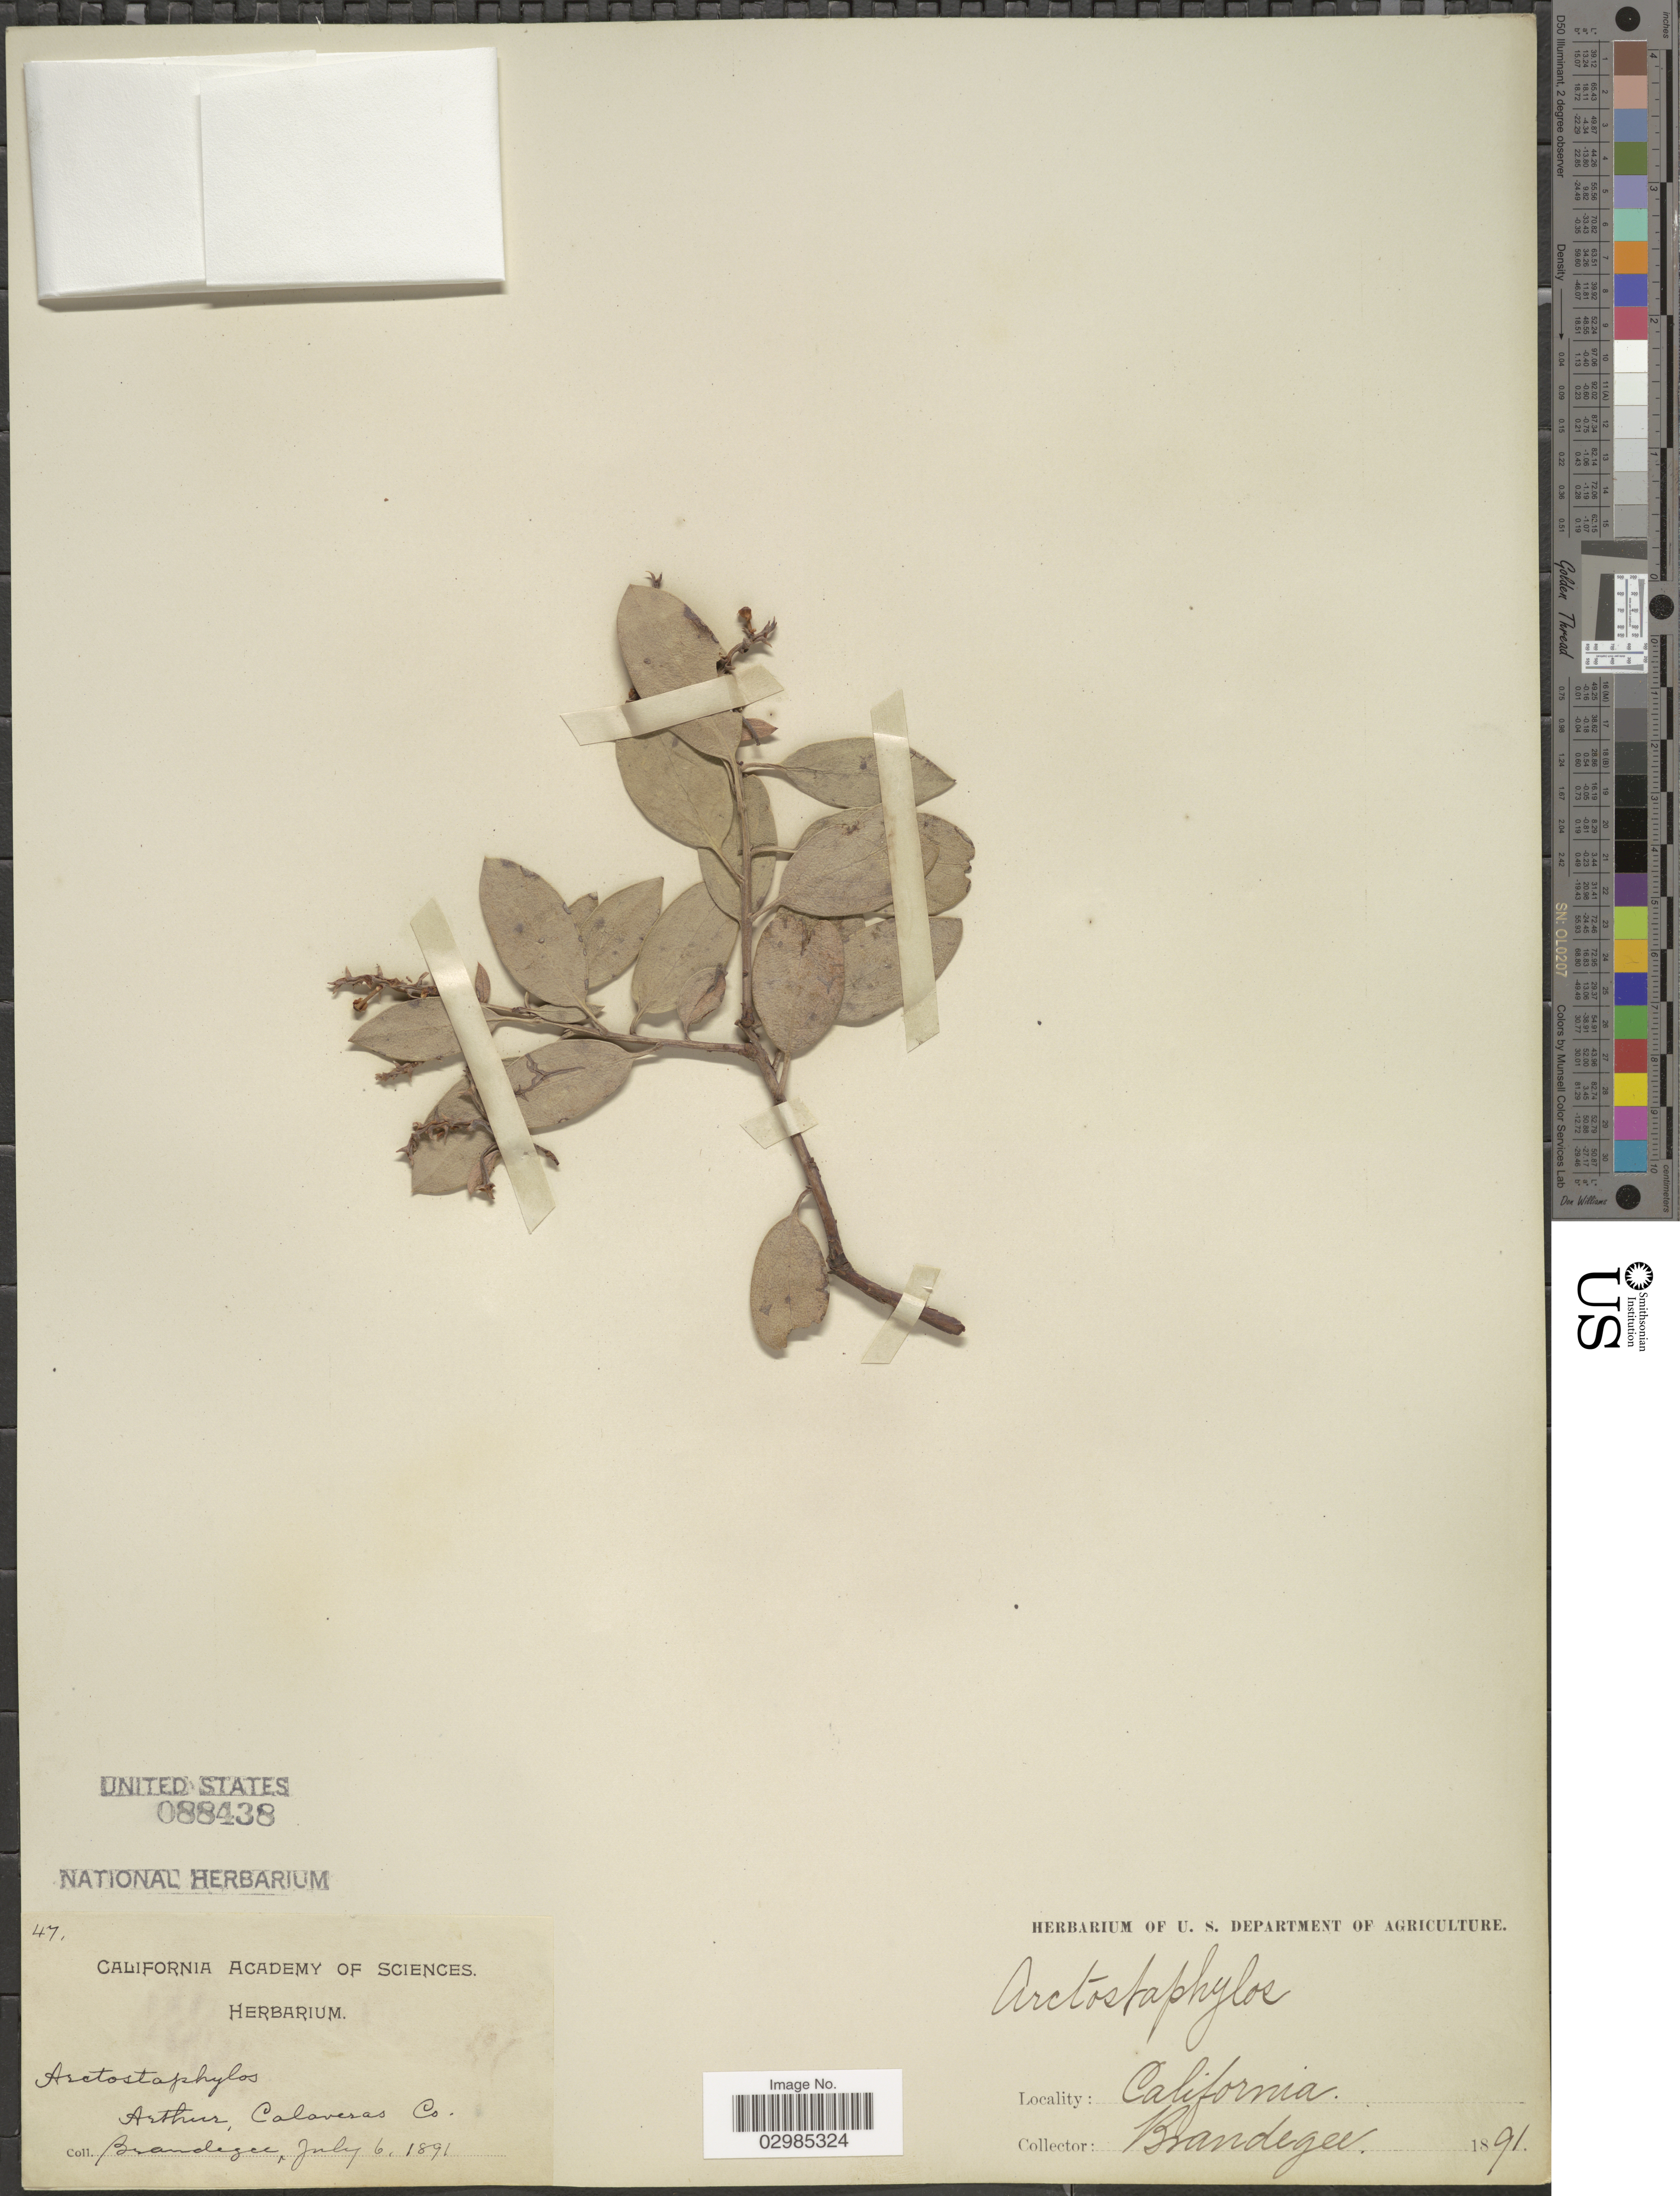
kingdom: Plantae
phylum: Tracheophyta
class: Magnoliopsida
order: Ericales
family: Ericaceae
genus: Arctostaphylos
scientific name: Arctostaphylos cratericola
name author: (Donn. Sm.) Donn. Sm.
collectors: -- Brandegee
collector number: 47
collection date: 1891-07-06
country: United States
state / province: California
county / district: Calaveras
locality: Arthur, Calaveras Co.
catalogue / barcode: US 88438